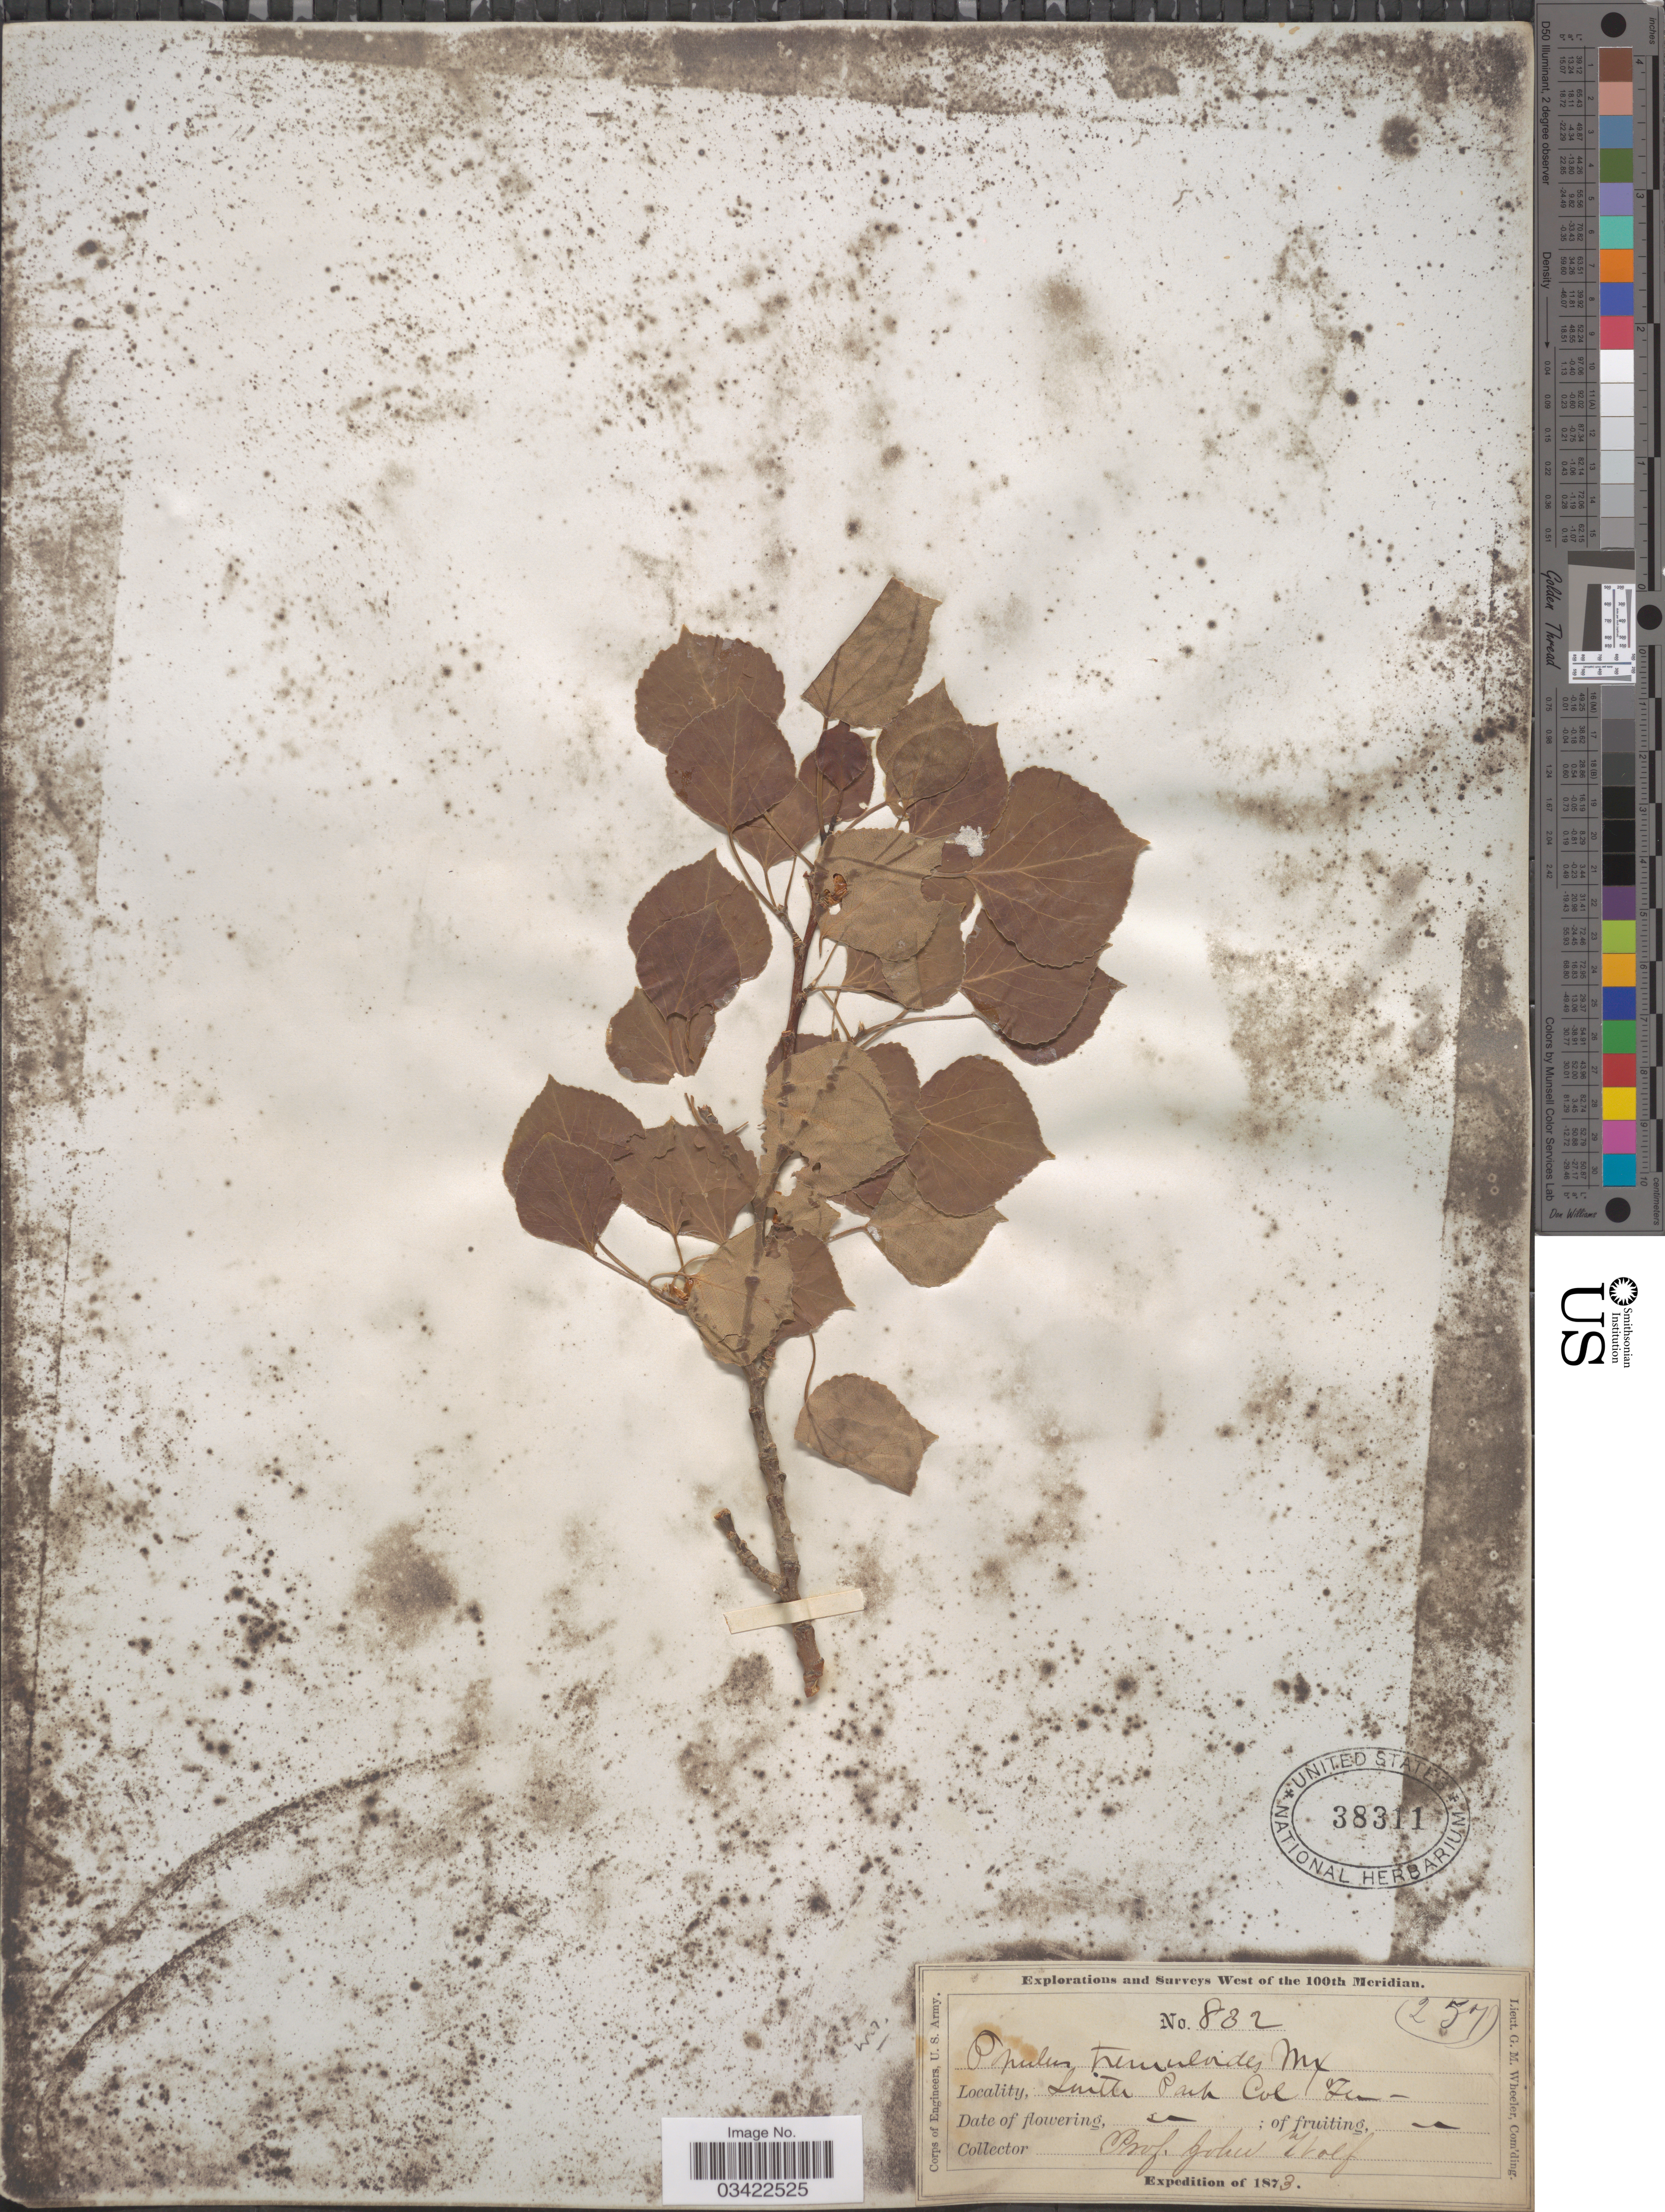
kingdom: Plantae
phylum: Tracheophyta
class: Magnoliopsida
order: Malpighiales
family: Salicaceae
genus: Populus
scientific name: Populus tremuloides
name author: Michx.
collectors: J. Wolf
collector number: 832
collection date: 1873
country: United States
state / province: Colorado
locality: South Park.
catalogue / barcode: US 38311